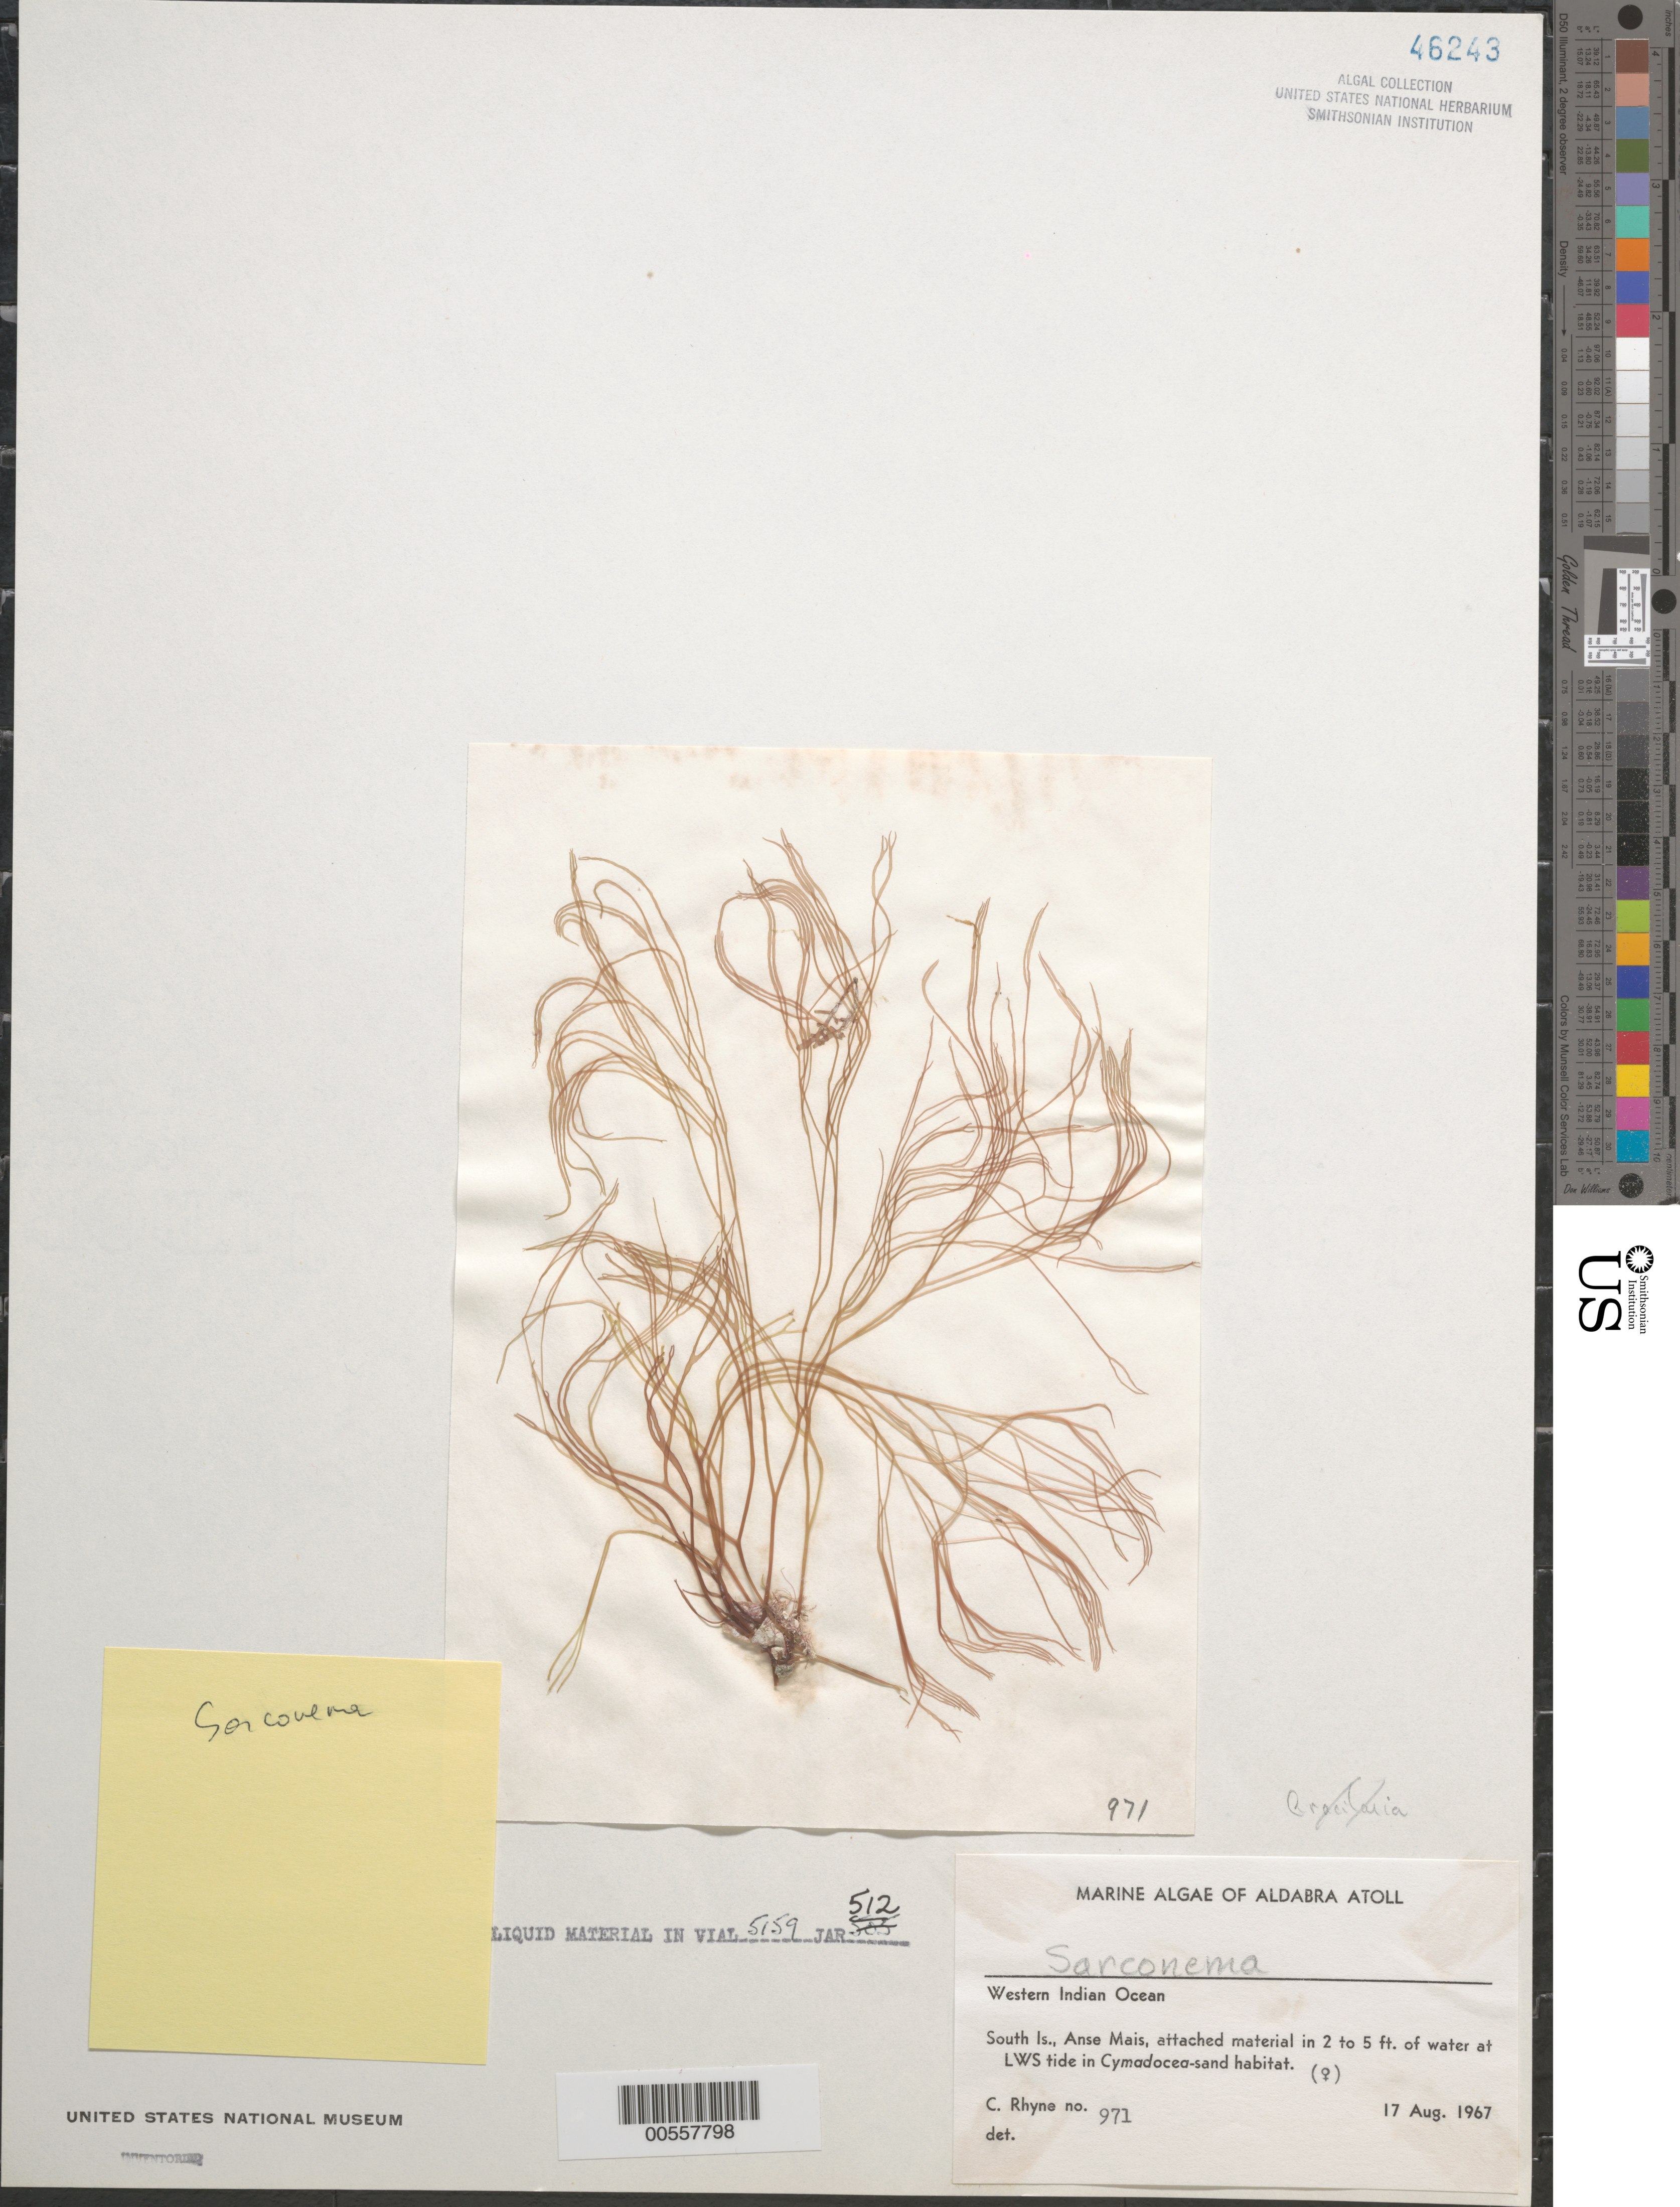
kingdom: Plantae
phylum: Rhodophyta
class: Florideophyceae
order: Gigartinales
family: Solieriaceae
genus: Sarconema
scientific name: Sarconema sp.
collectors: C. Rhyne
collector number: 971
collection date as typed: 17 Aug 1967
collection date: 1967-08-17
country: Seychelles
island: Aldabra Atoll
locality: South Islet, Anse Mais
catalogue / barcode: US 46243